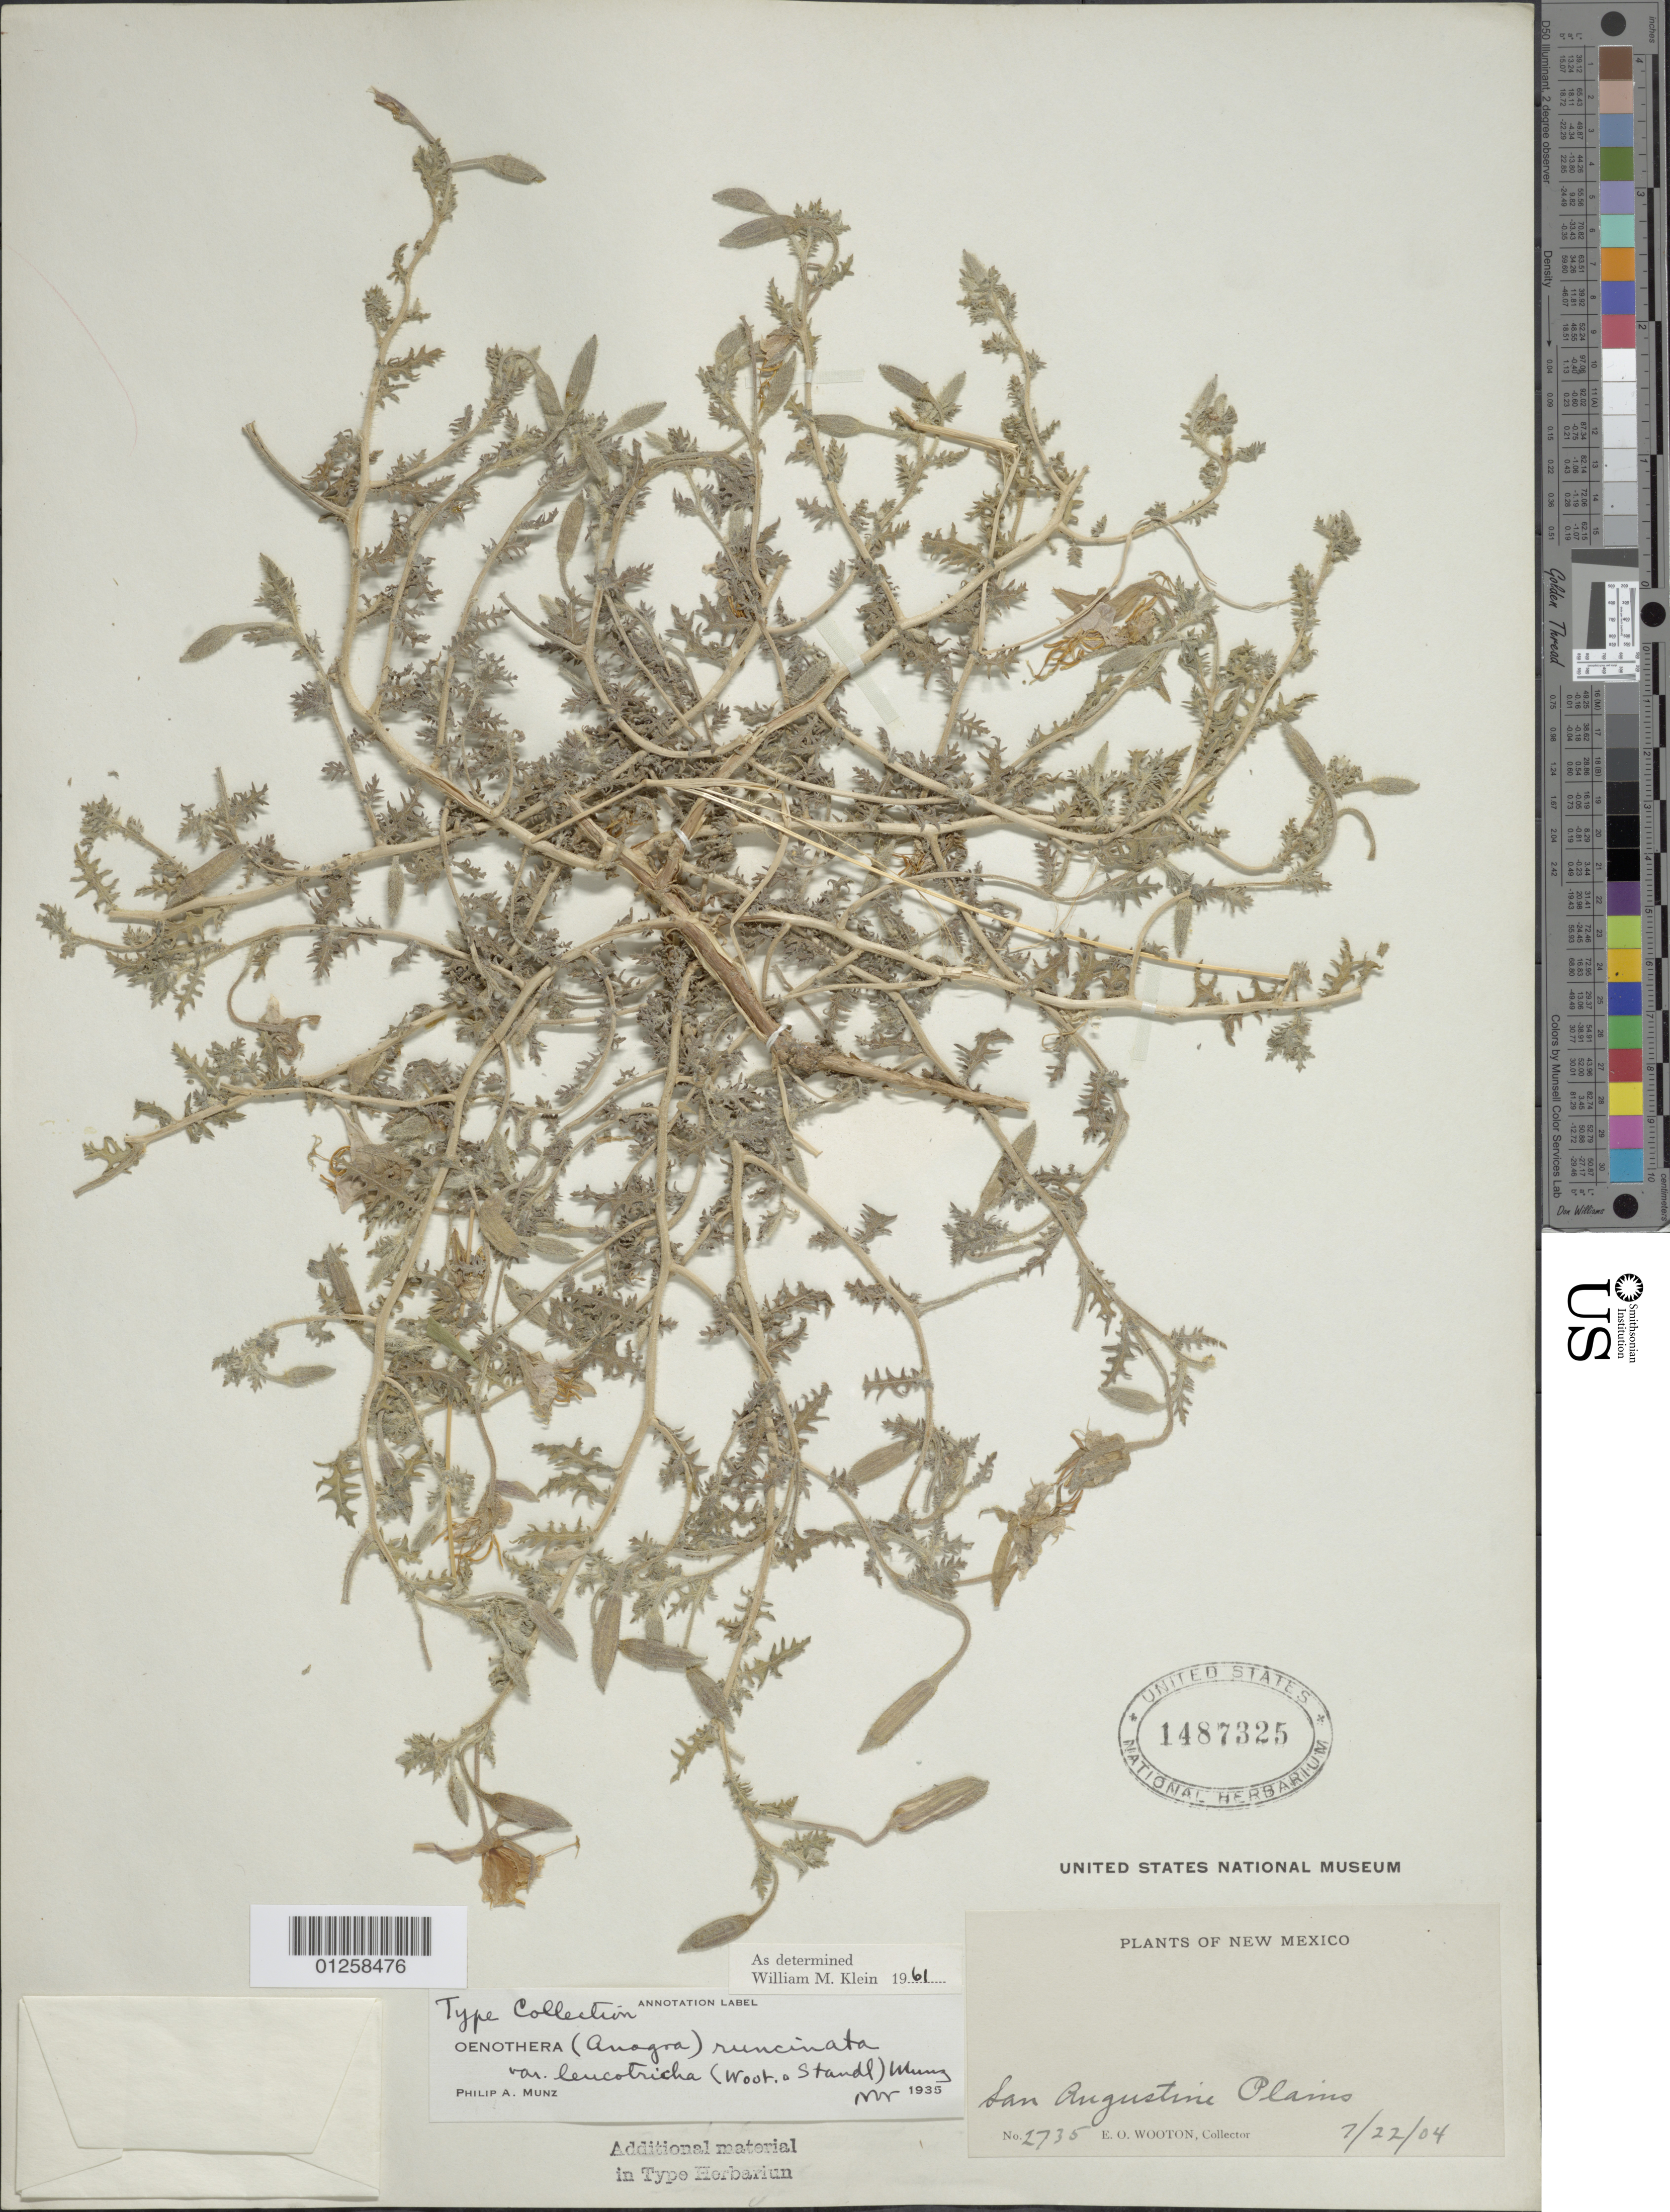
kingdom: Plantae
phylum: Tracheophyta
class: Magnoliopsida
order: Myrtales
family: Onagraceae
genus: Oenothera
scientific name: Oenothera pallida subsp. runcinata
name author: (Engelm.) Munz & W.M. Klein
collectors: E. O. Wooton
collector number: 2735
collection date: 1904-07-22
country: United States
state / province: New Mexico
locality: St. Angustine plains.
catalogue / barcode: US 1487325